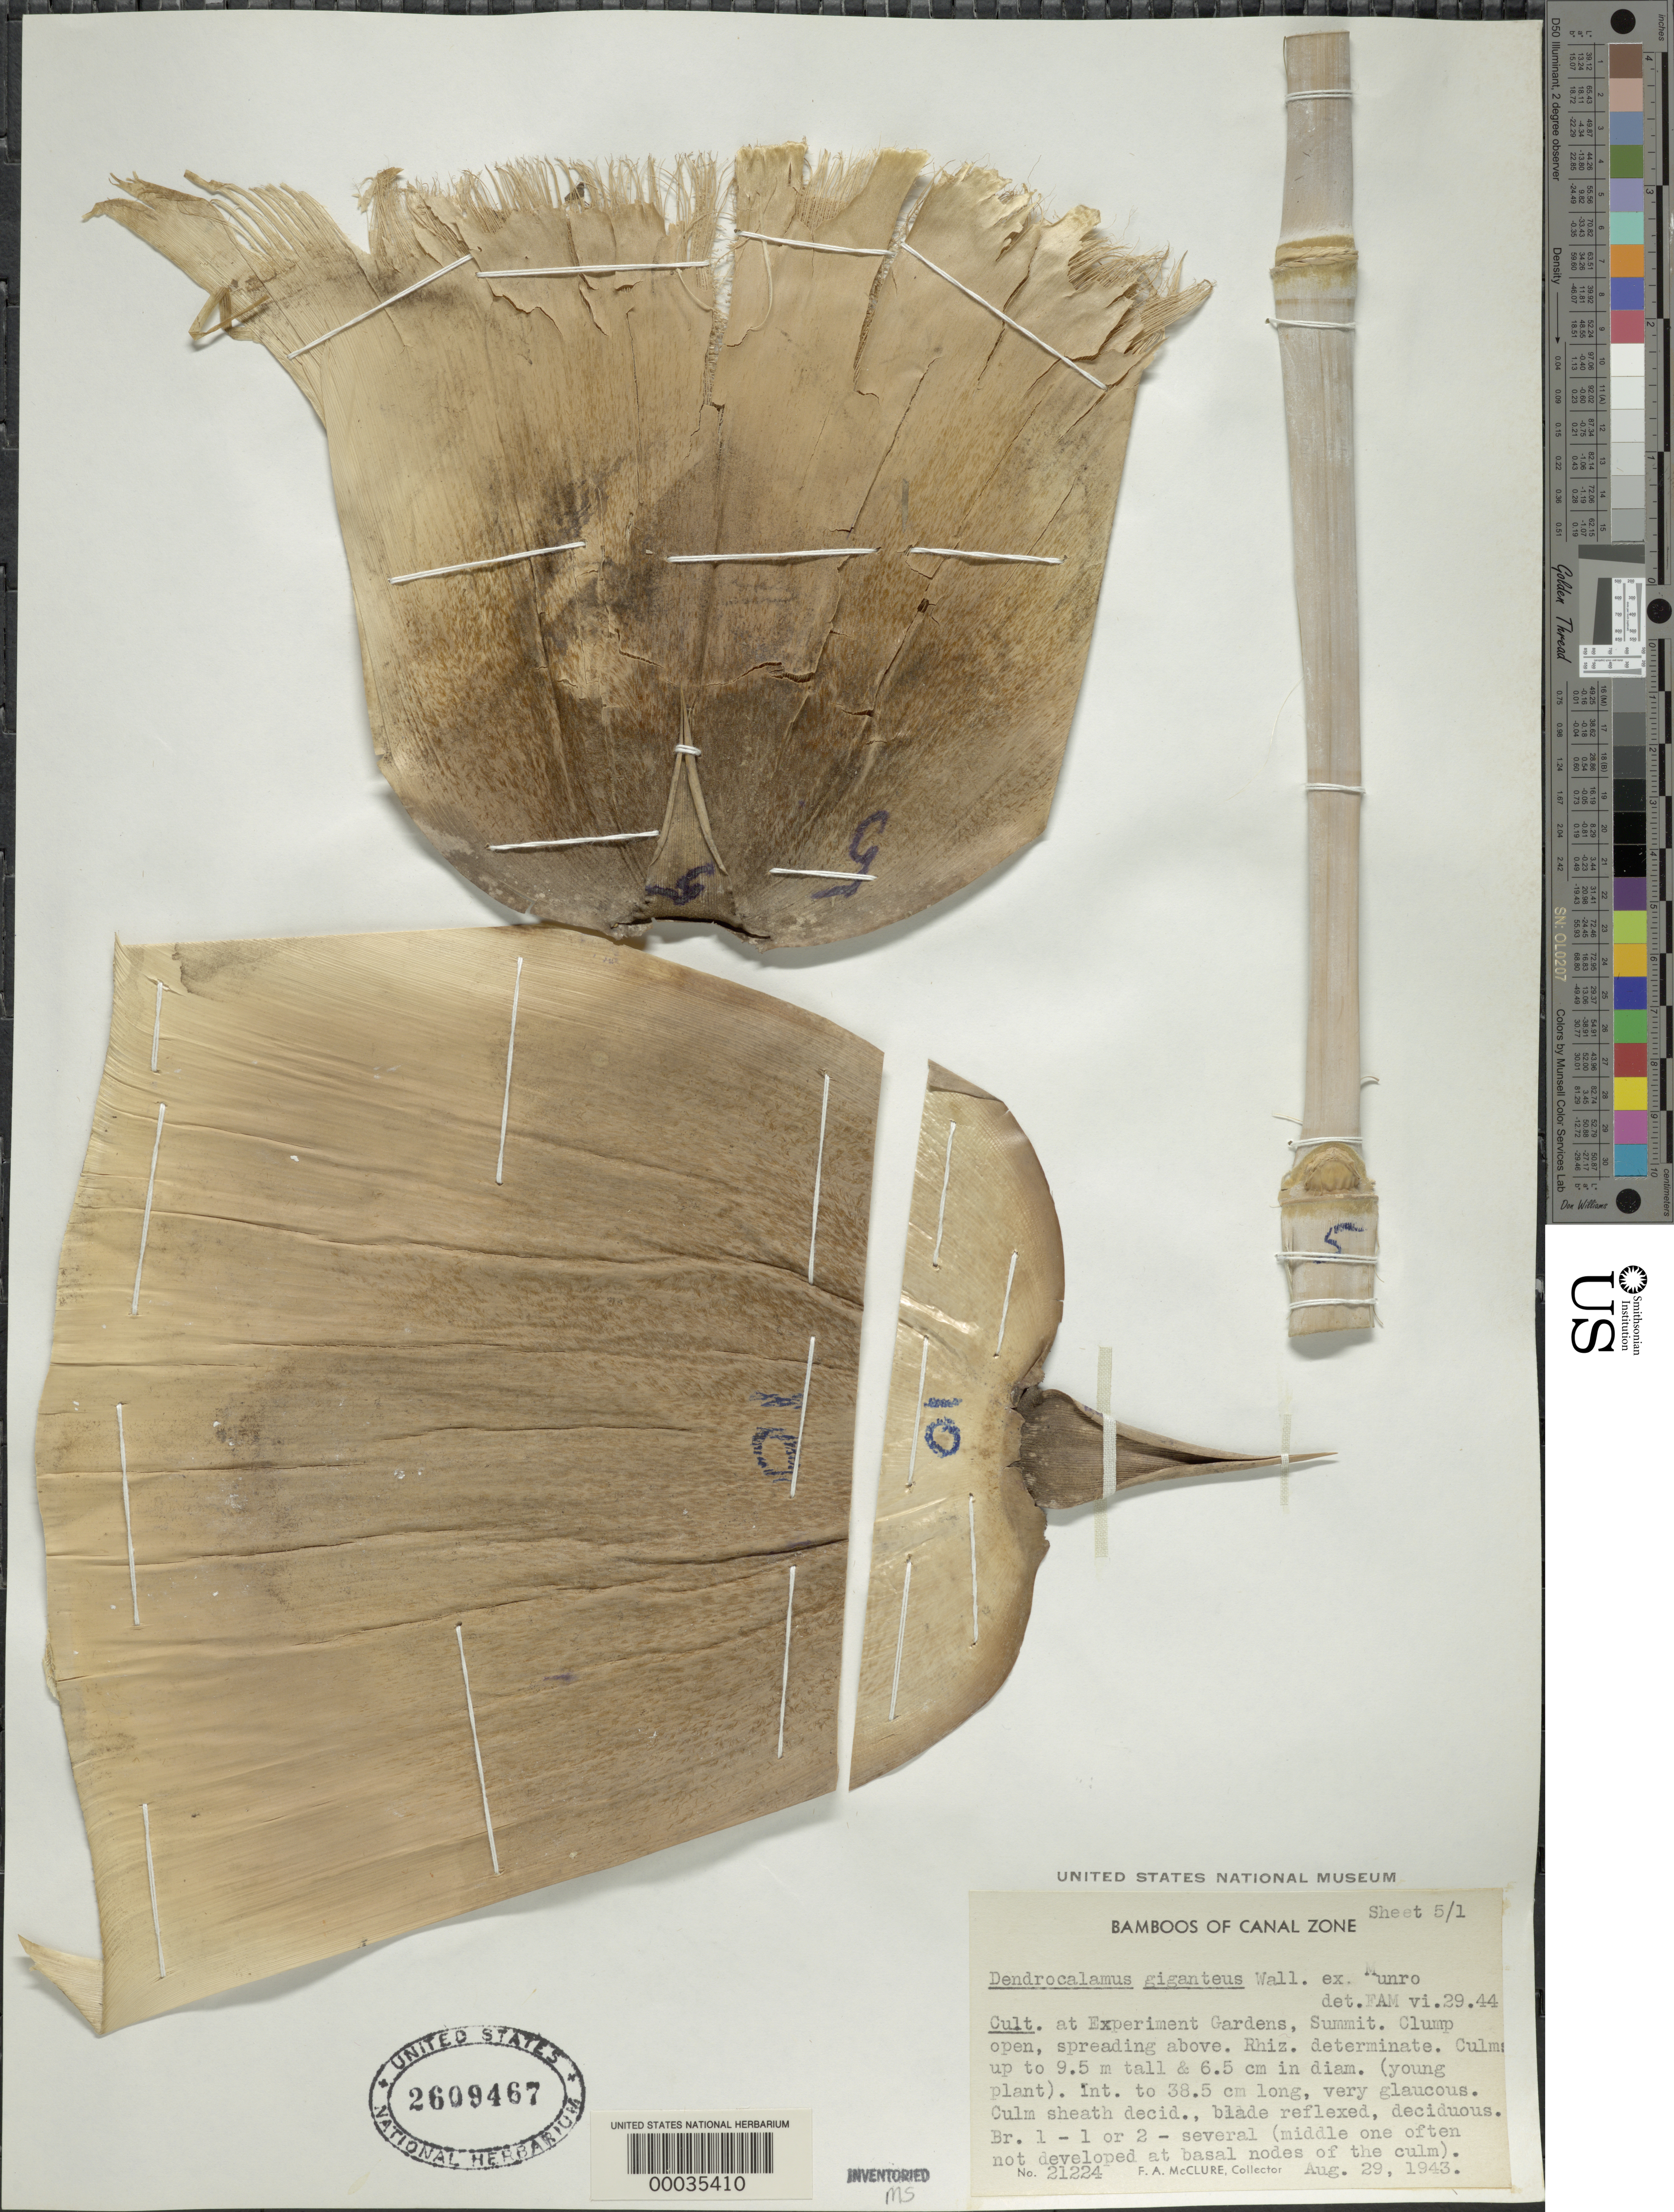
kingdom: Plantae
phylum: Tracheophyta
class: Liliopsida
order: Poales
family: Poaceae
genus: Dendrocalamus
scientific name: Dendrocalamus giganteus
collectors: F. A. McClure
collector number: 21224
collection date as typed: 29 Aug 1943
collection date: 1943-08-29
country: Panama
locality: Esperimental Gardens-summit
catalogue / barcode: US 2609467